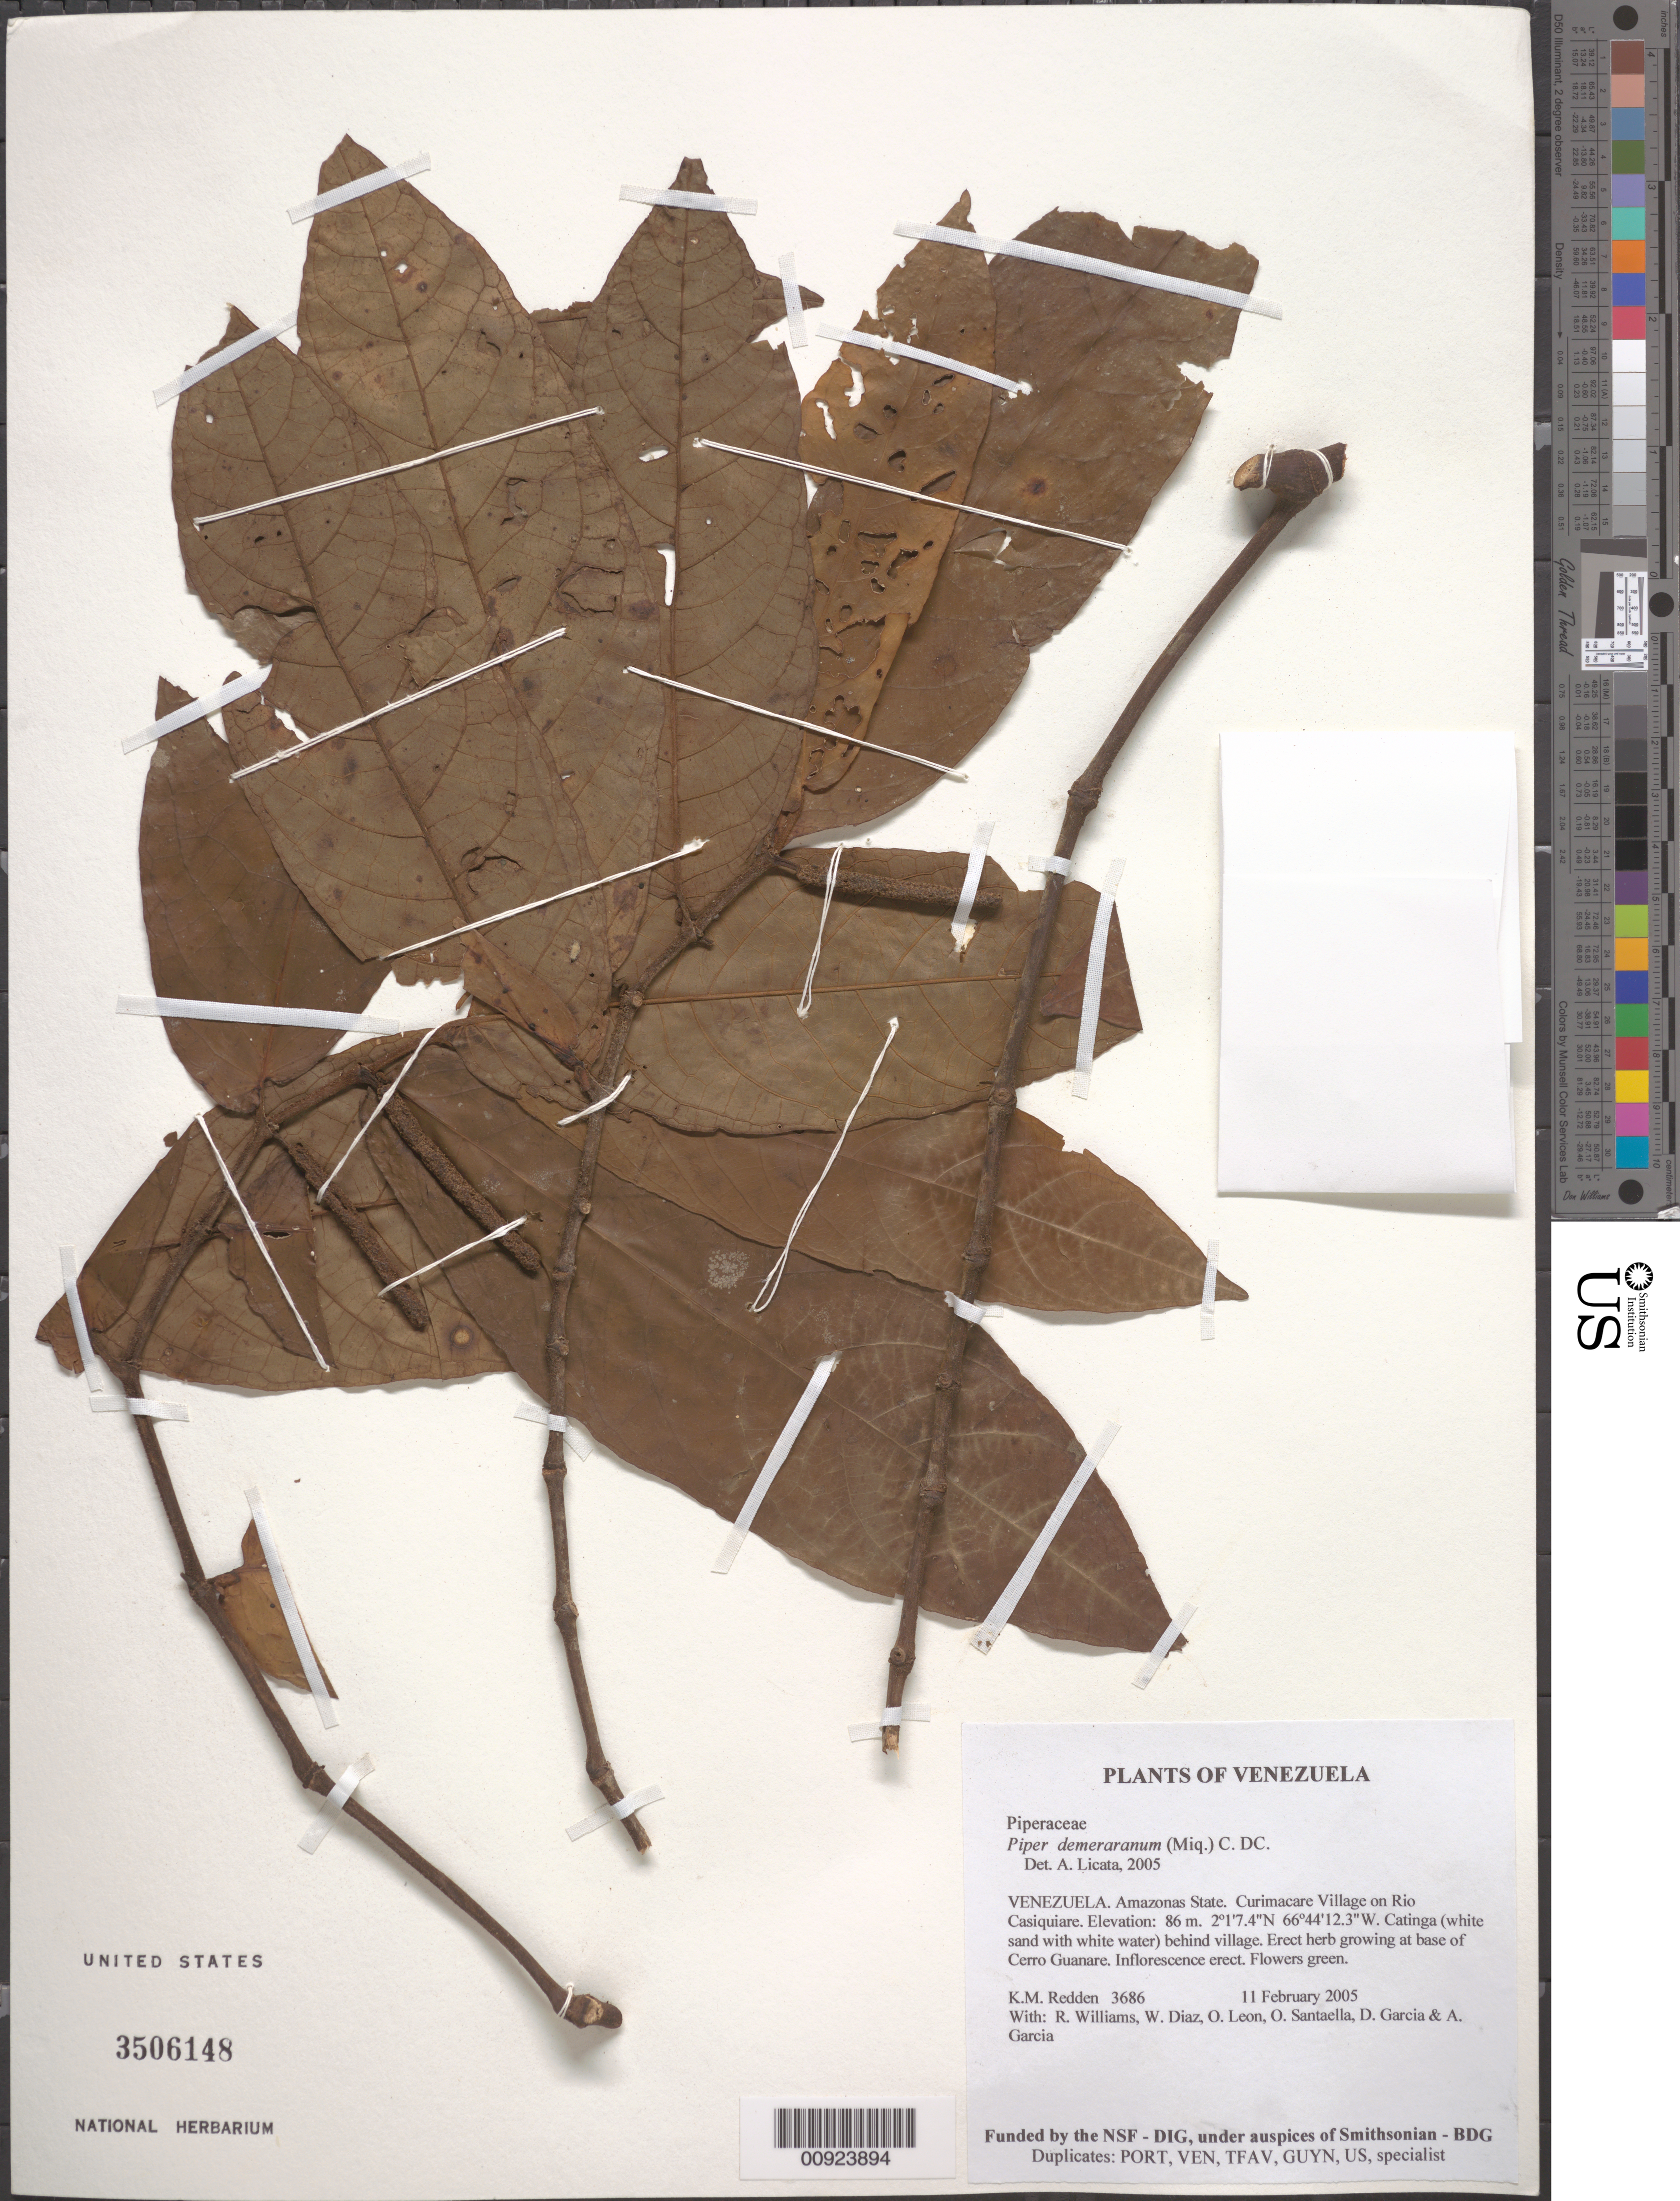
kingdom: Plantae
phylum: Tracheophyta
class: Magnoliopsida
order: Piperales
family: Piperaceae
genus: Piper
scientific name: Piper demeraranum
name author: (Miq.) C. DC.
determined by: Licata, A., (PORT), Univ. Nac. Exp. de los Llanos Ezequiel Zamora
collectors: K. M. Redden, R. Williams, W. Díaz P., O. León, O. Santaella, D. Garcia & A. Garcia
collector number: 3686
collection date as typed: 11 February 2005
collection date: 2005-02-11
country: Venezuela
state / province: Amazonas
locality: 25 - Curimacare Village on Rio Casiquiare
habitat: Catinga (white sand with white water) behind village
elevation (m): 86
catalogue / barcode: US 3506148